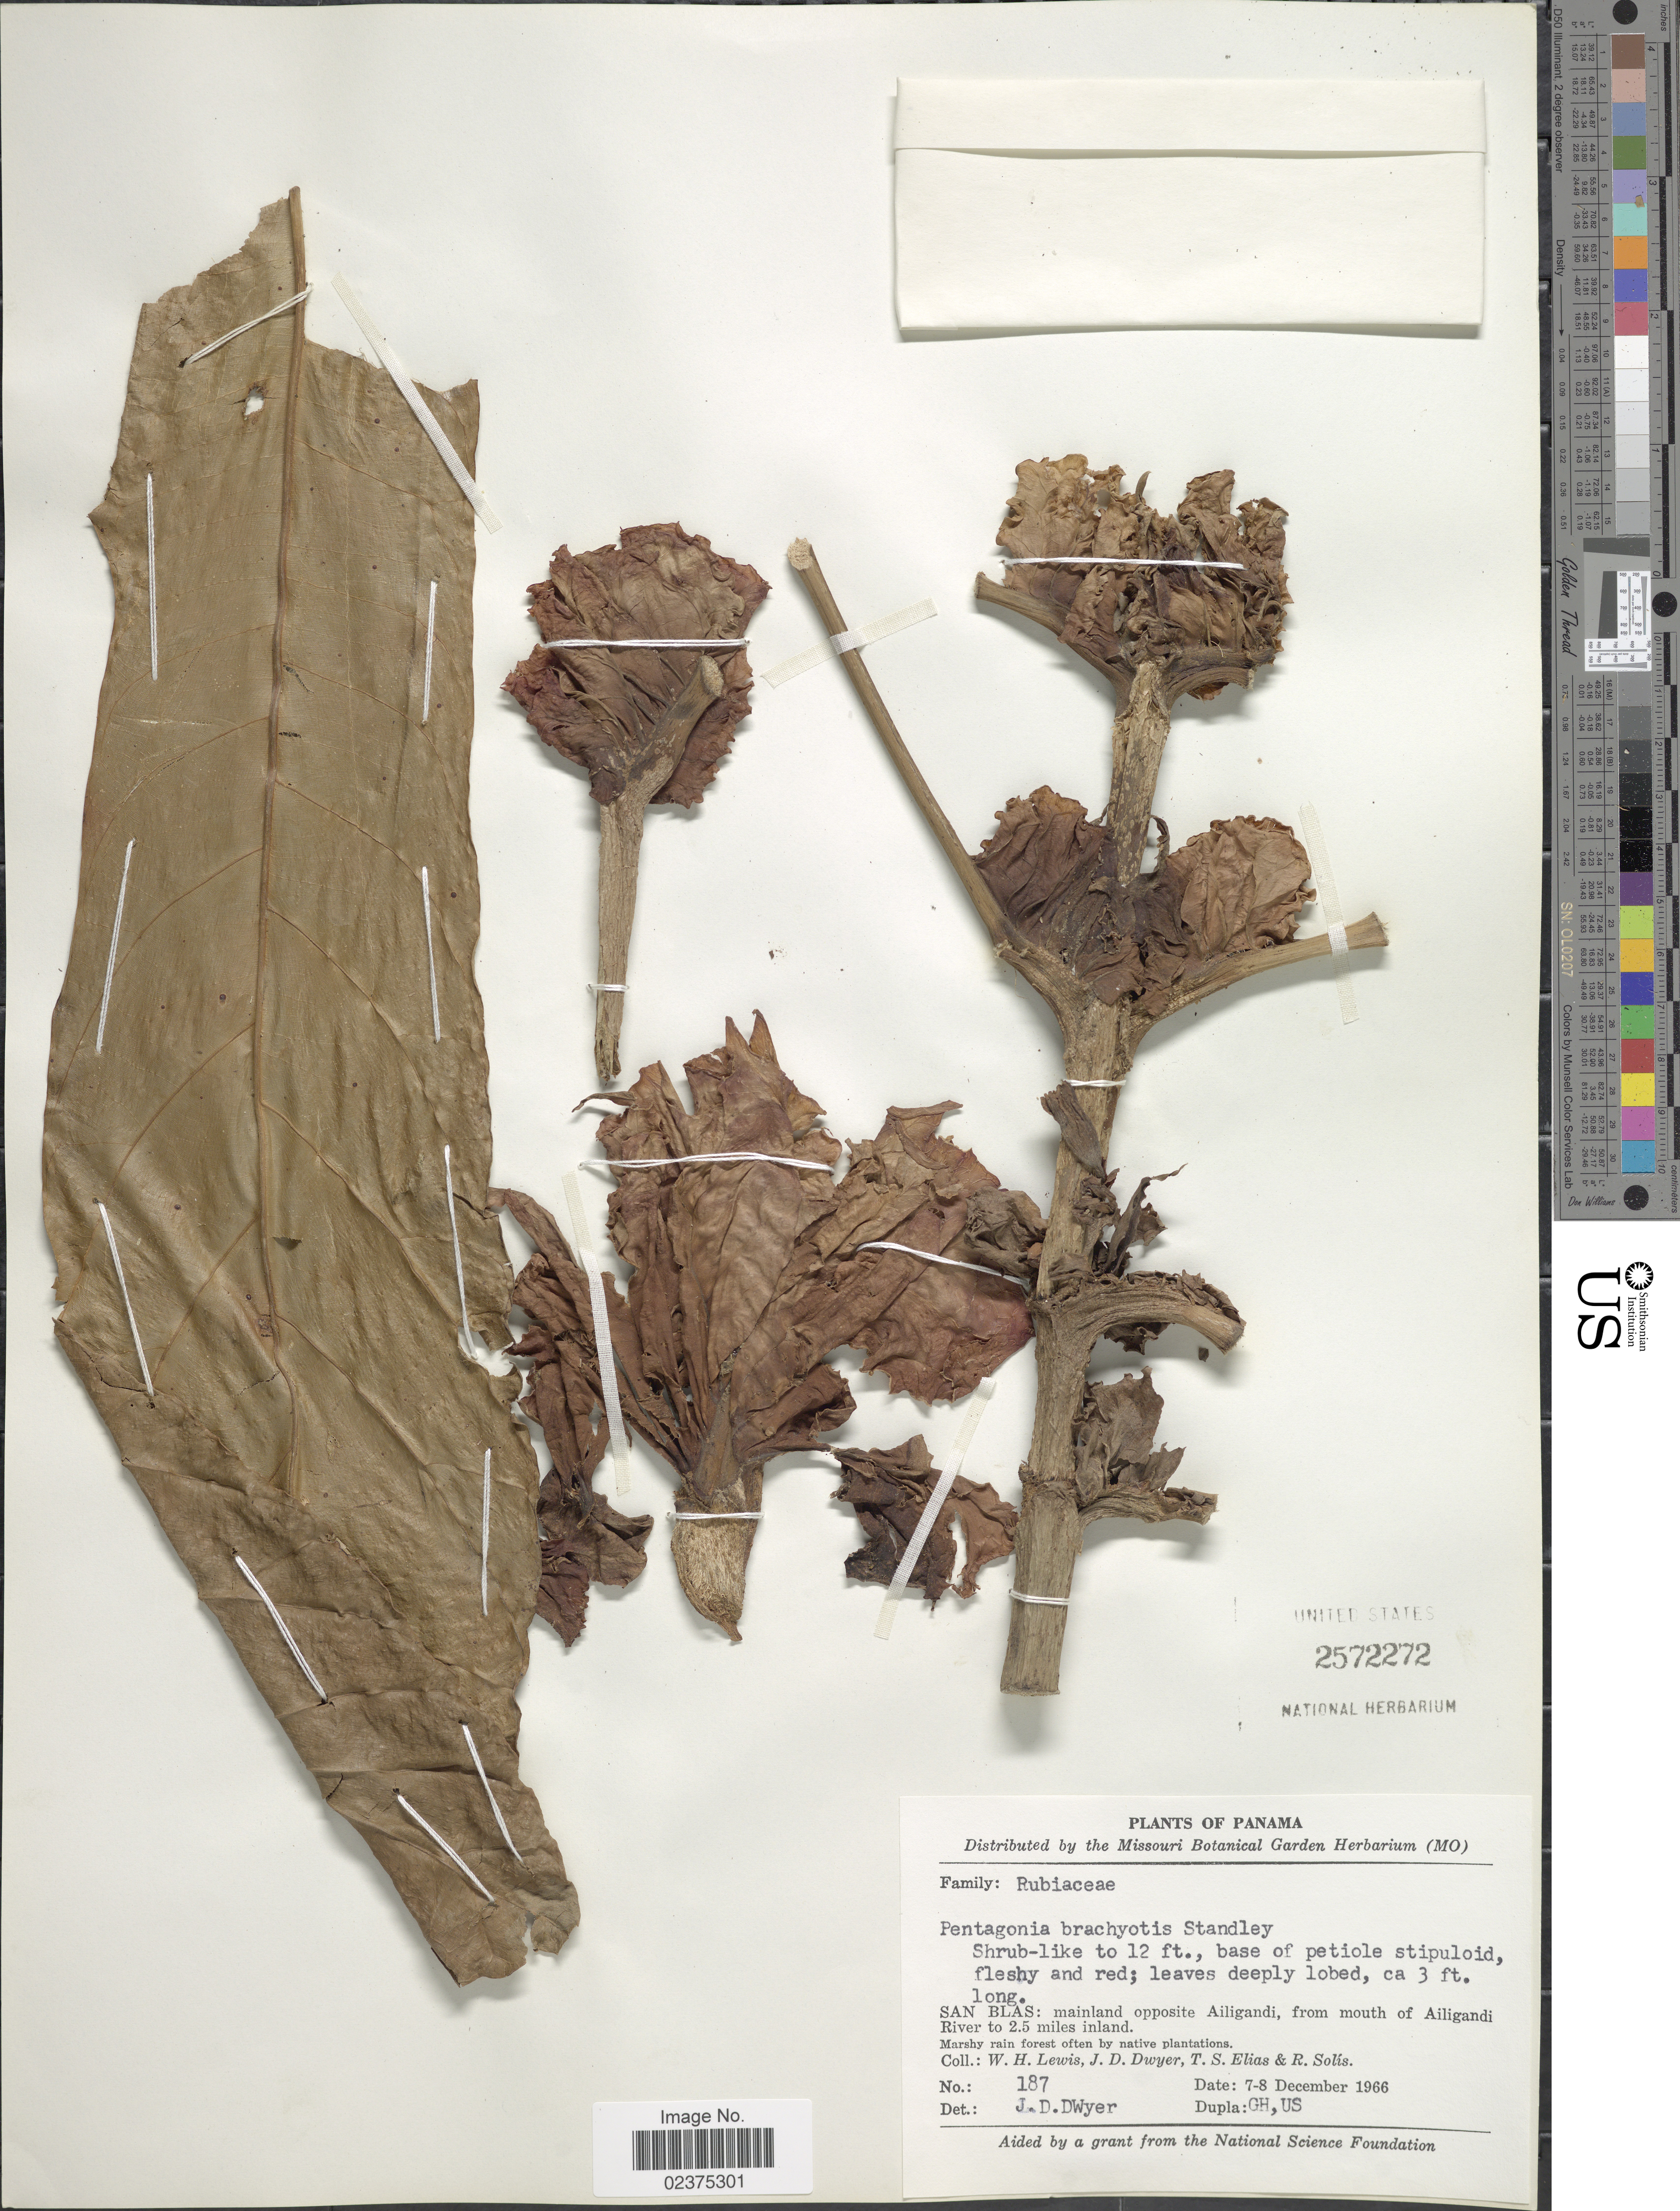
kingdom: Plantae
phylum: Tracheophyta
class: Magnoliopsida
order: Gentianales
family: Rubiaceae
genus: Pentagonia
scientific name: Pentagonia brachyotis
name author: (Standl.) Standl.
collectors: W. H. Lewis, J. D. Dwyer, T. S. Elias & R. Solis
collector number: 187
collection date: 1966-12-07/1966-12-08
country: Panama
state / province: Kuna Yala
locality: San Blas: mainland opposite Ailigandi, from mouth of Ailigandi River to 2.5 miles inland, Marshy rain forest often by native plantations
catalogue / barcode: US 2572272